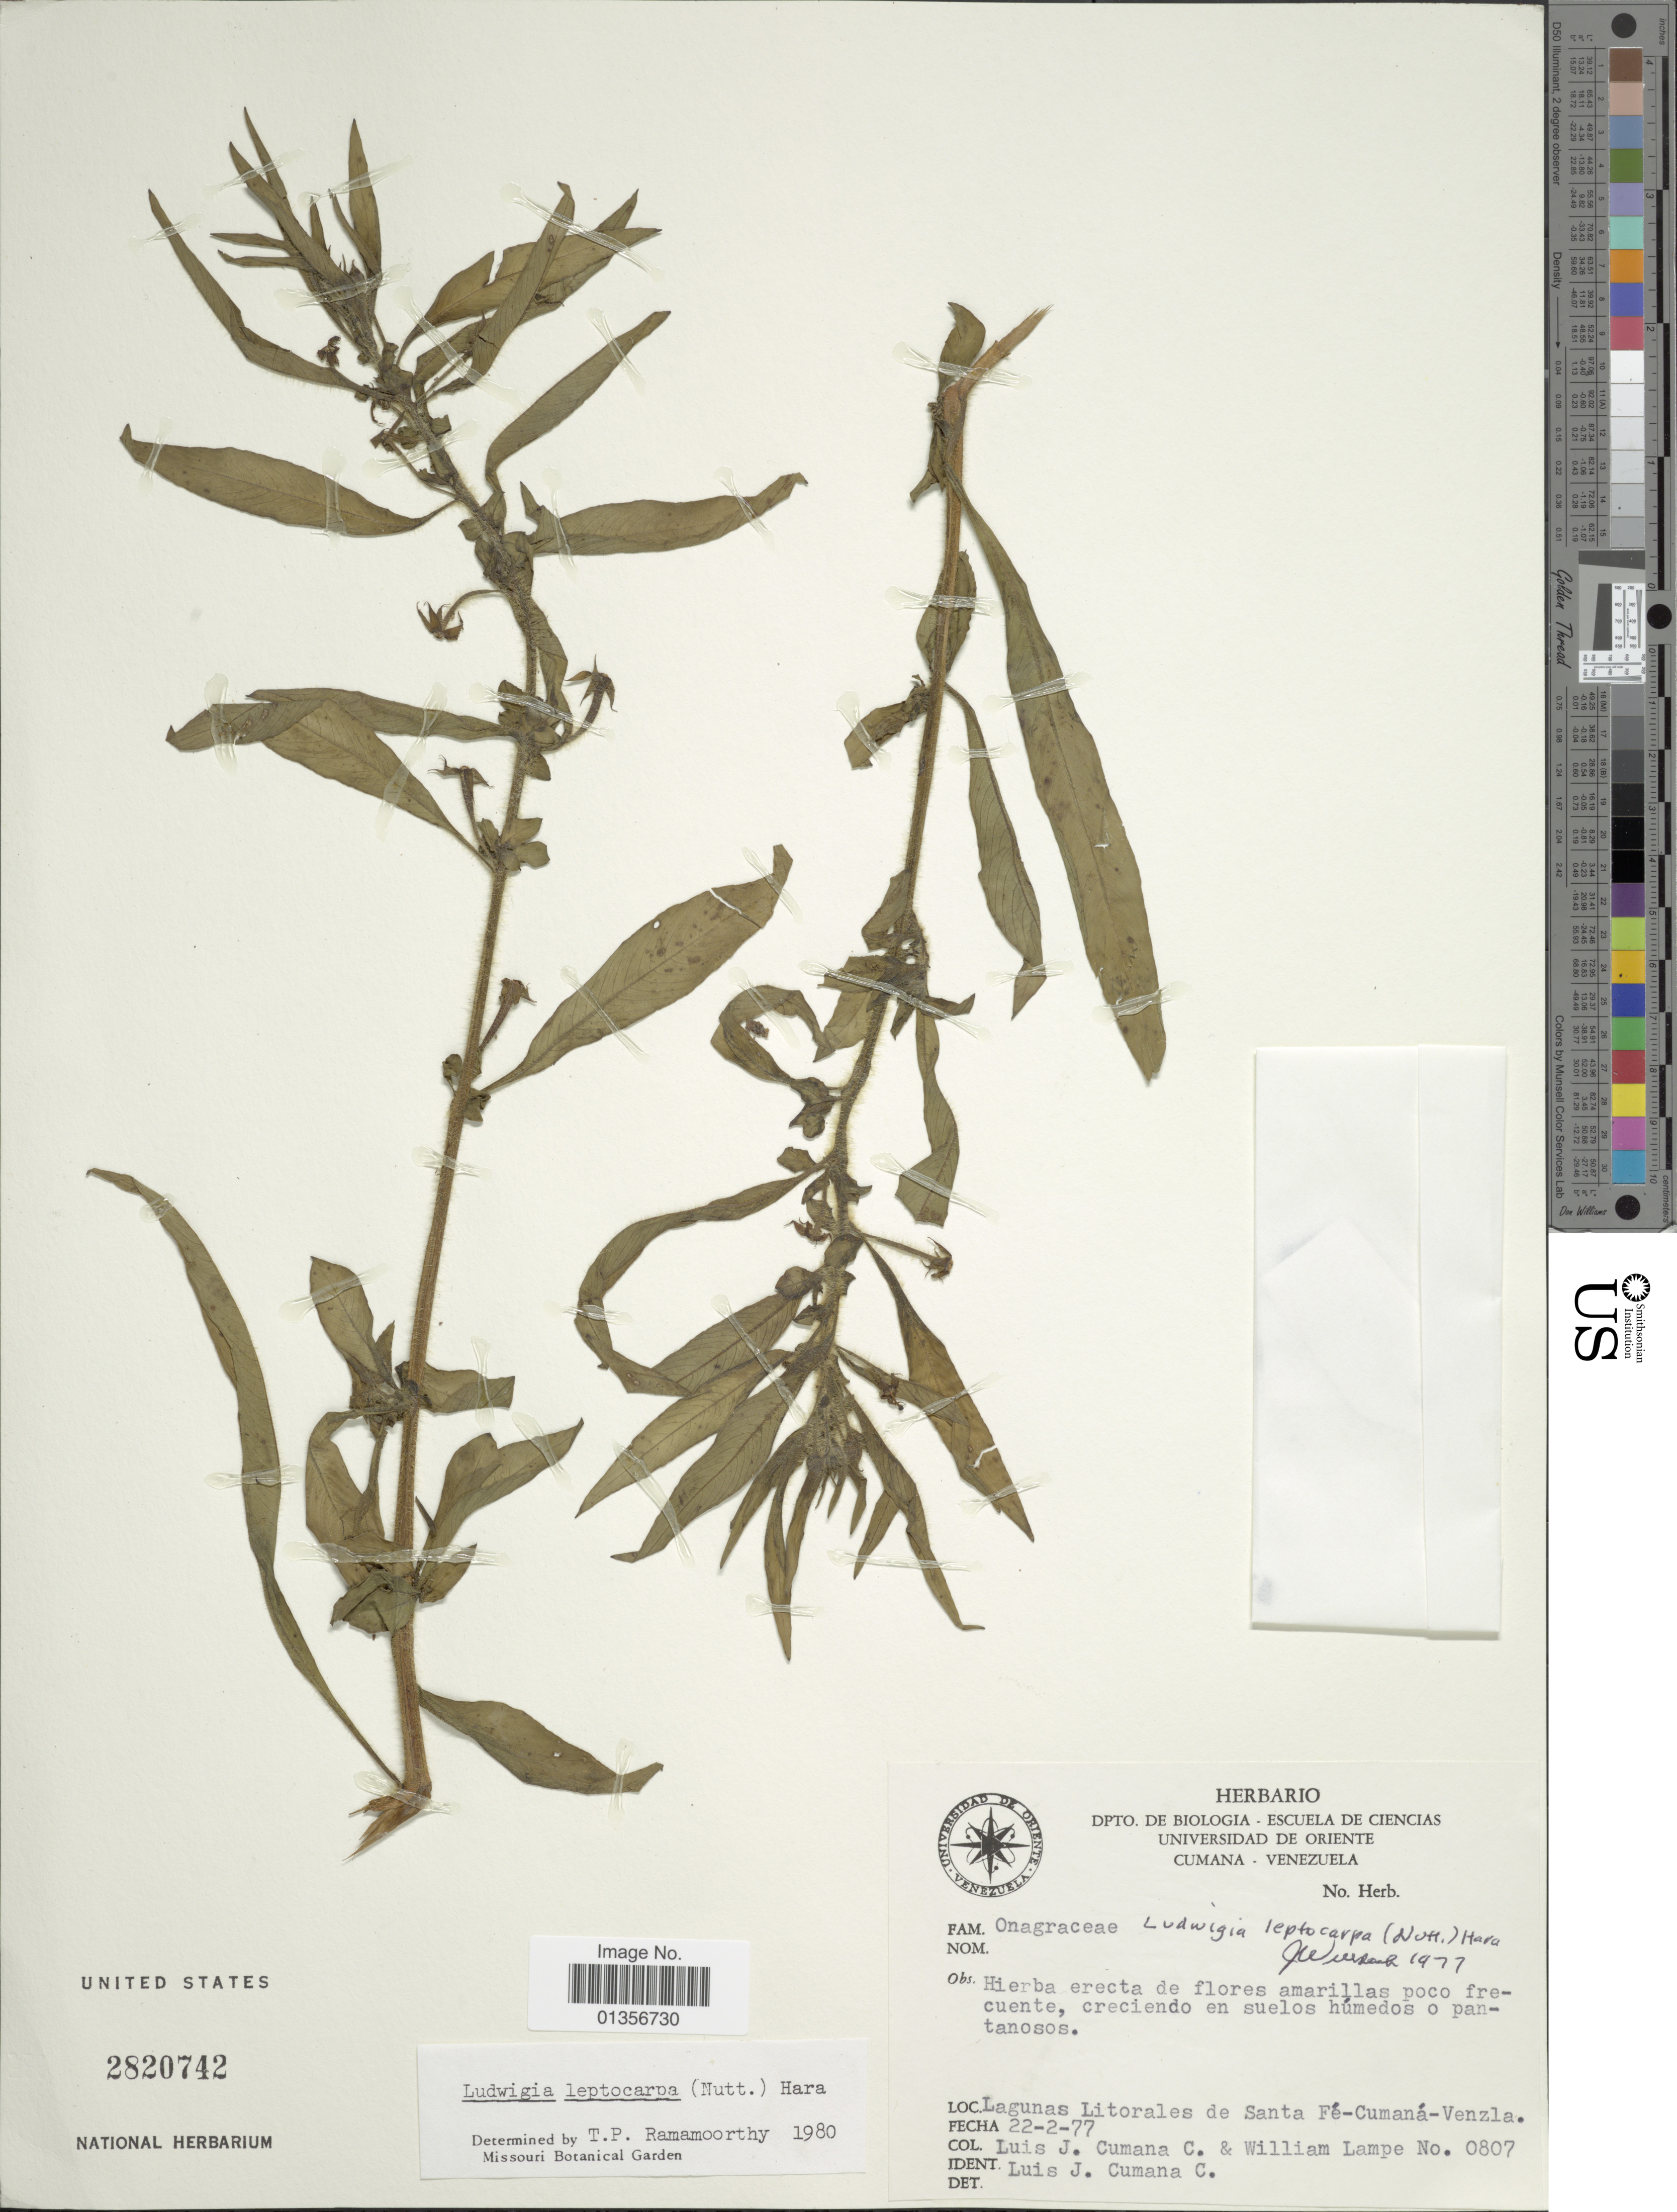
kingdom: Plantae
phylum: Tracheophyta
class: Magnoliopsida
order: Myrtales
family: Onagraceae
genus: Ludwigia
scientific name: Ludwigia leptocarpa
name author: (Nutt.) H. Hara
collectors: L. J. Cumaná C. & W. Lampe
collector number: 0807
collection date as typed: Transcribed d/m/y: 22/2/77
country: Venezuela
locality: Cumana. Lagunas Litorales de Santa Fé-Cumaná-Venzla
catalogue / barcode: US 2820742